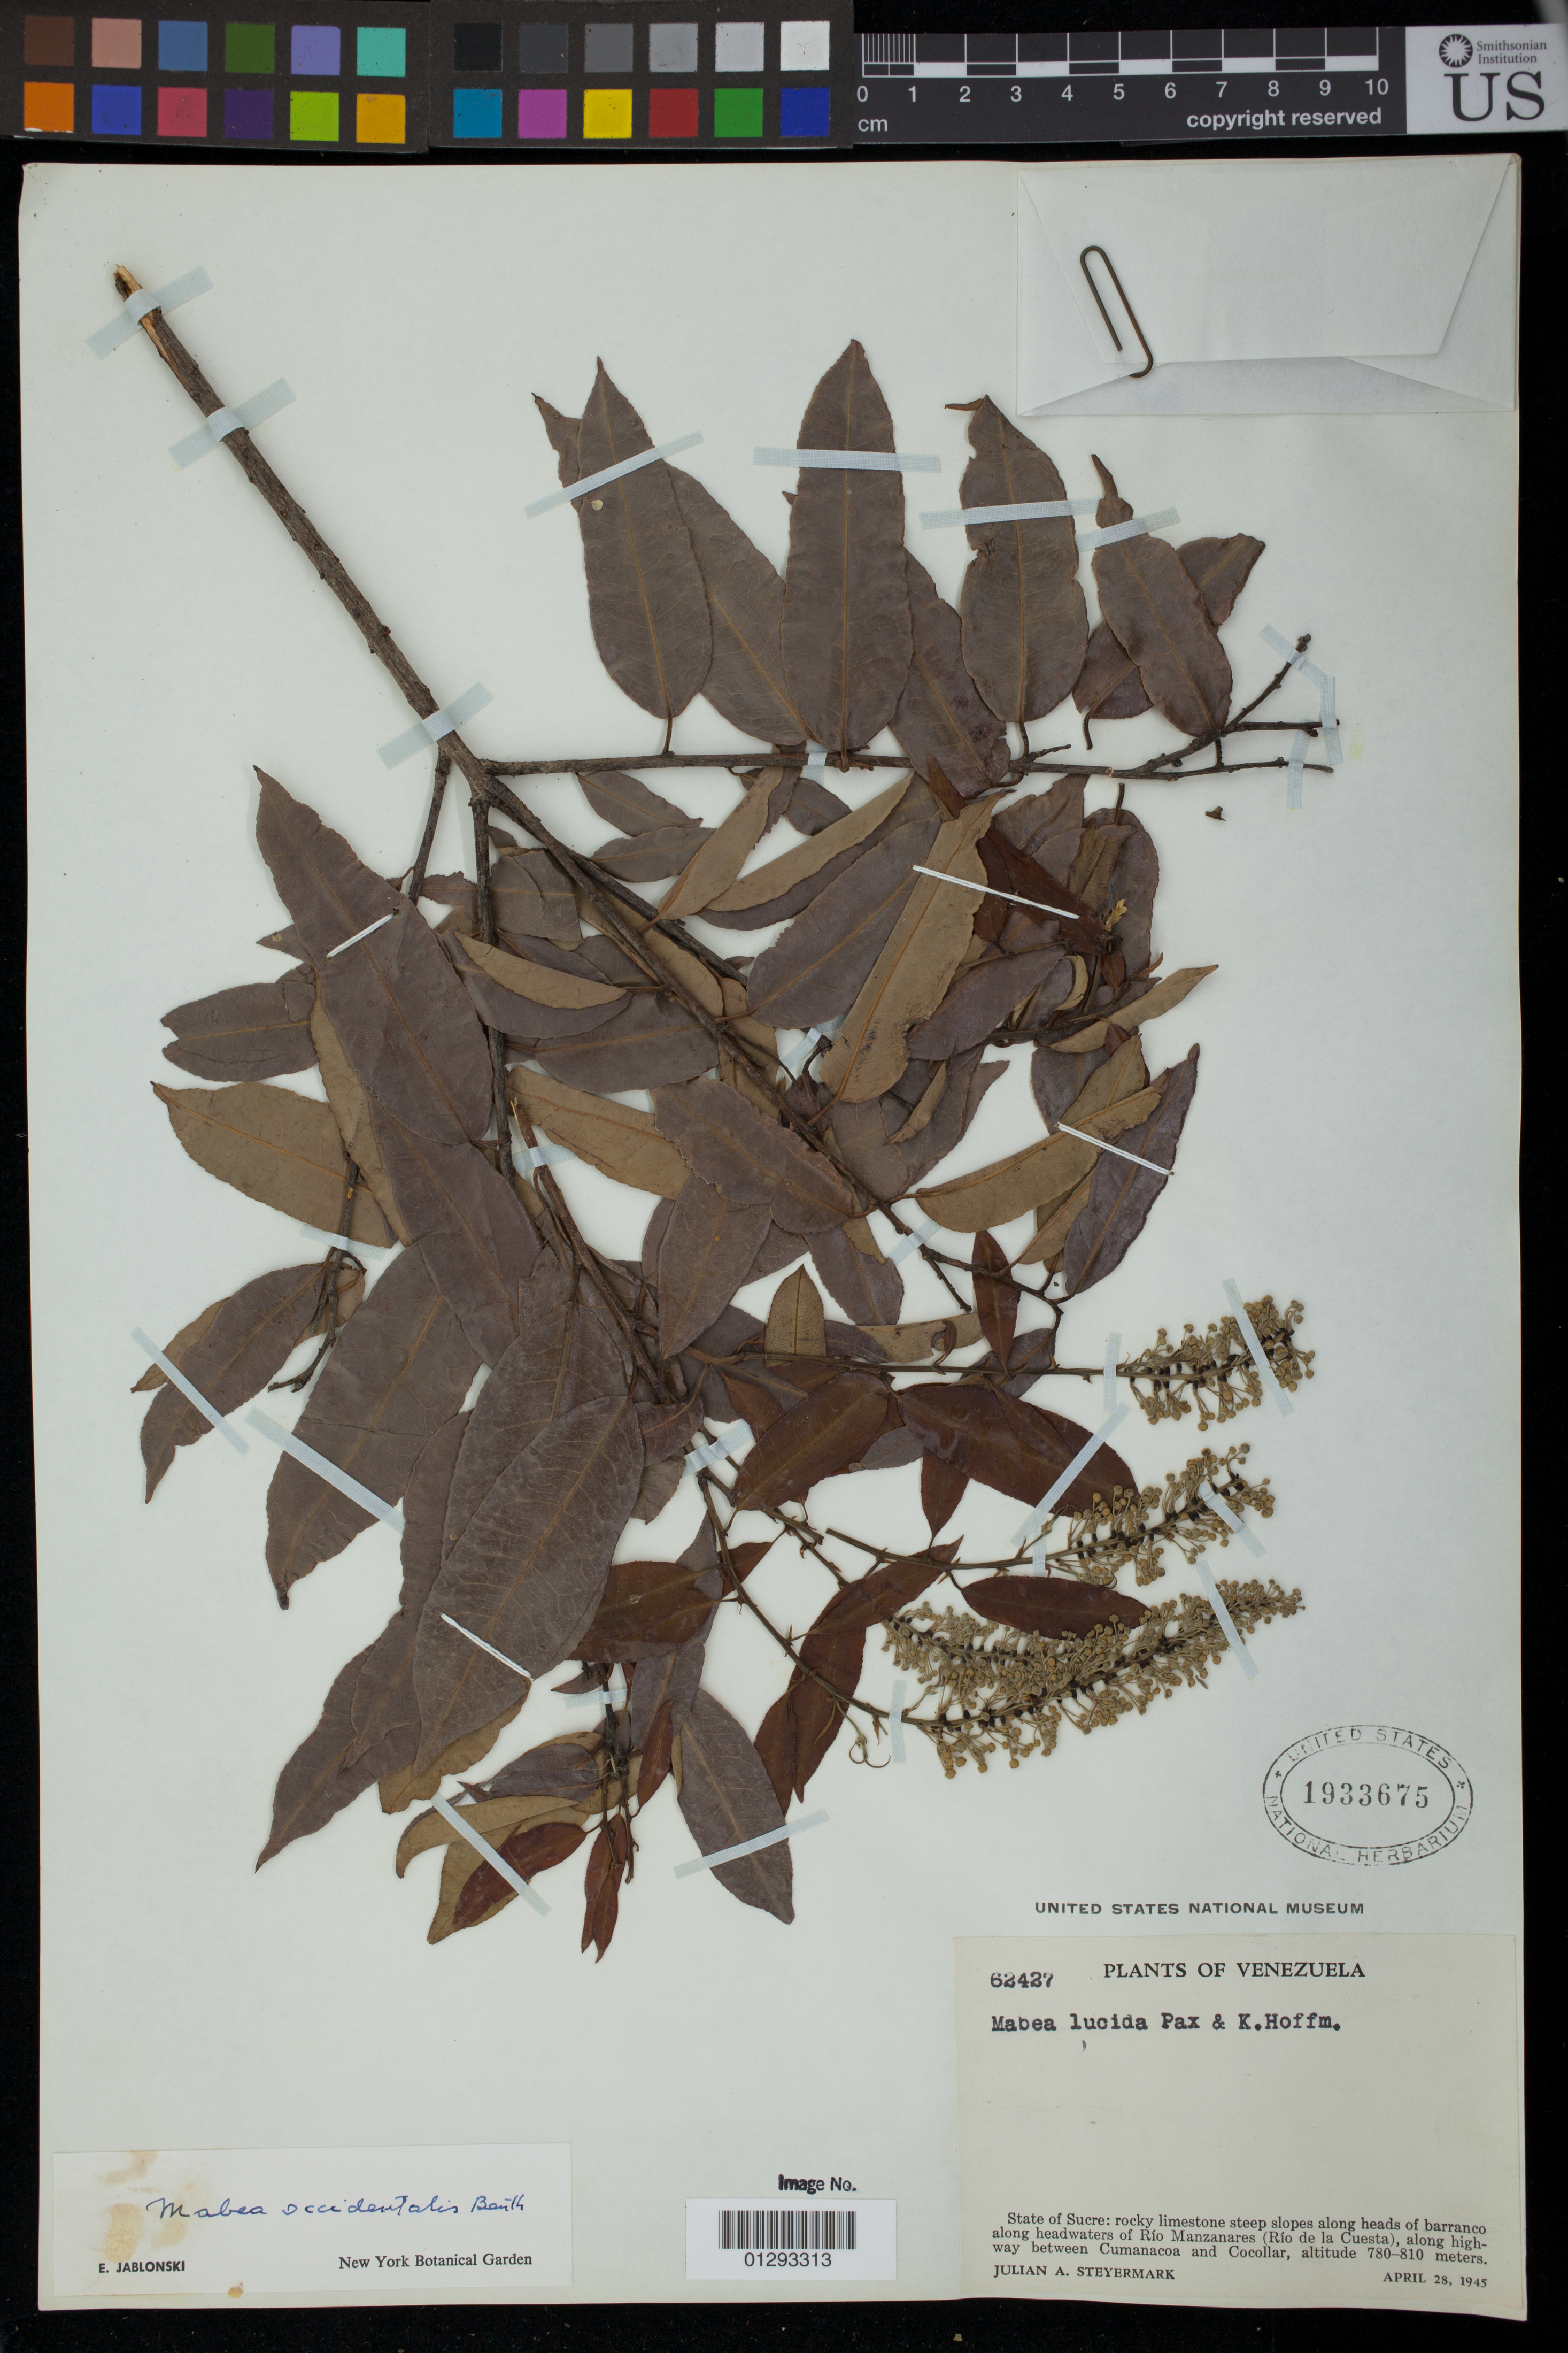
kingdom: Plantae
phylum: Tracheophyta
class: Magnoliopsida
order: Malpighiales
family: Euphorbiaceae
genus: Mabea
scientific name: Mabea occidentalis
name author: Benth.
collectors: J. Steyermark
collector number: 62427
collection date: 1945-04-28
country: Venezuela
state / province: Sucre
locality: rocky limestone steep slopes along headwaters of Rio Manzanares (Rio de la Cuesta), along highway between Cumanacoa and Cocollar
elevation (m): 780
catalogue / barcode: US 1933675